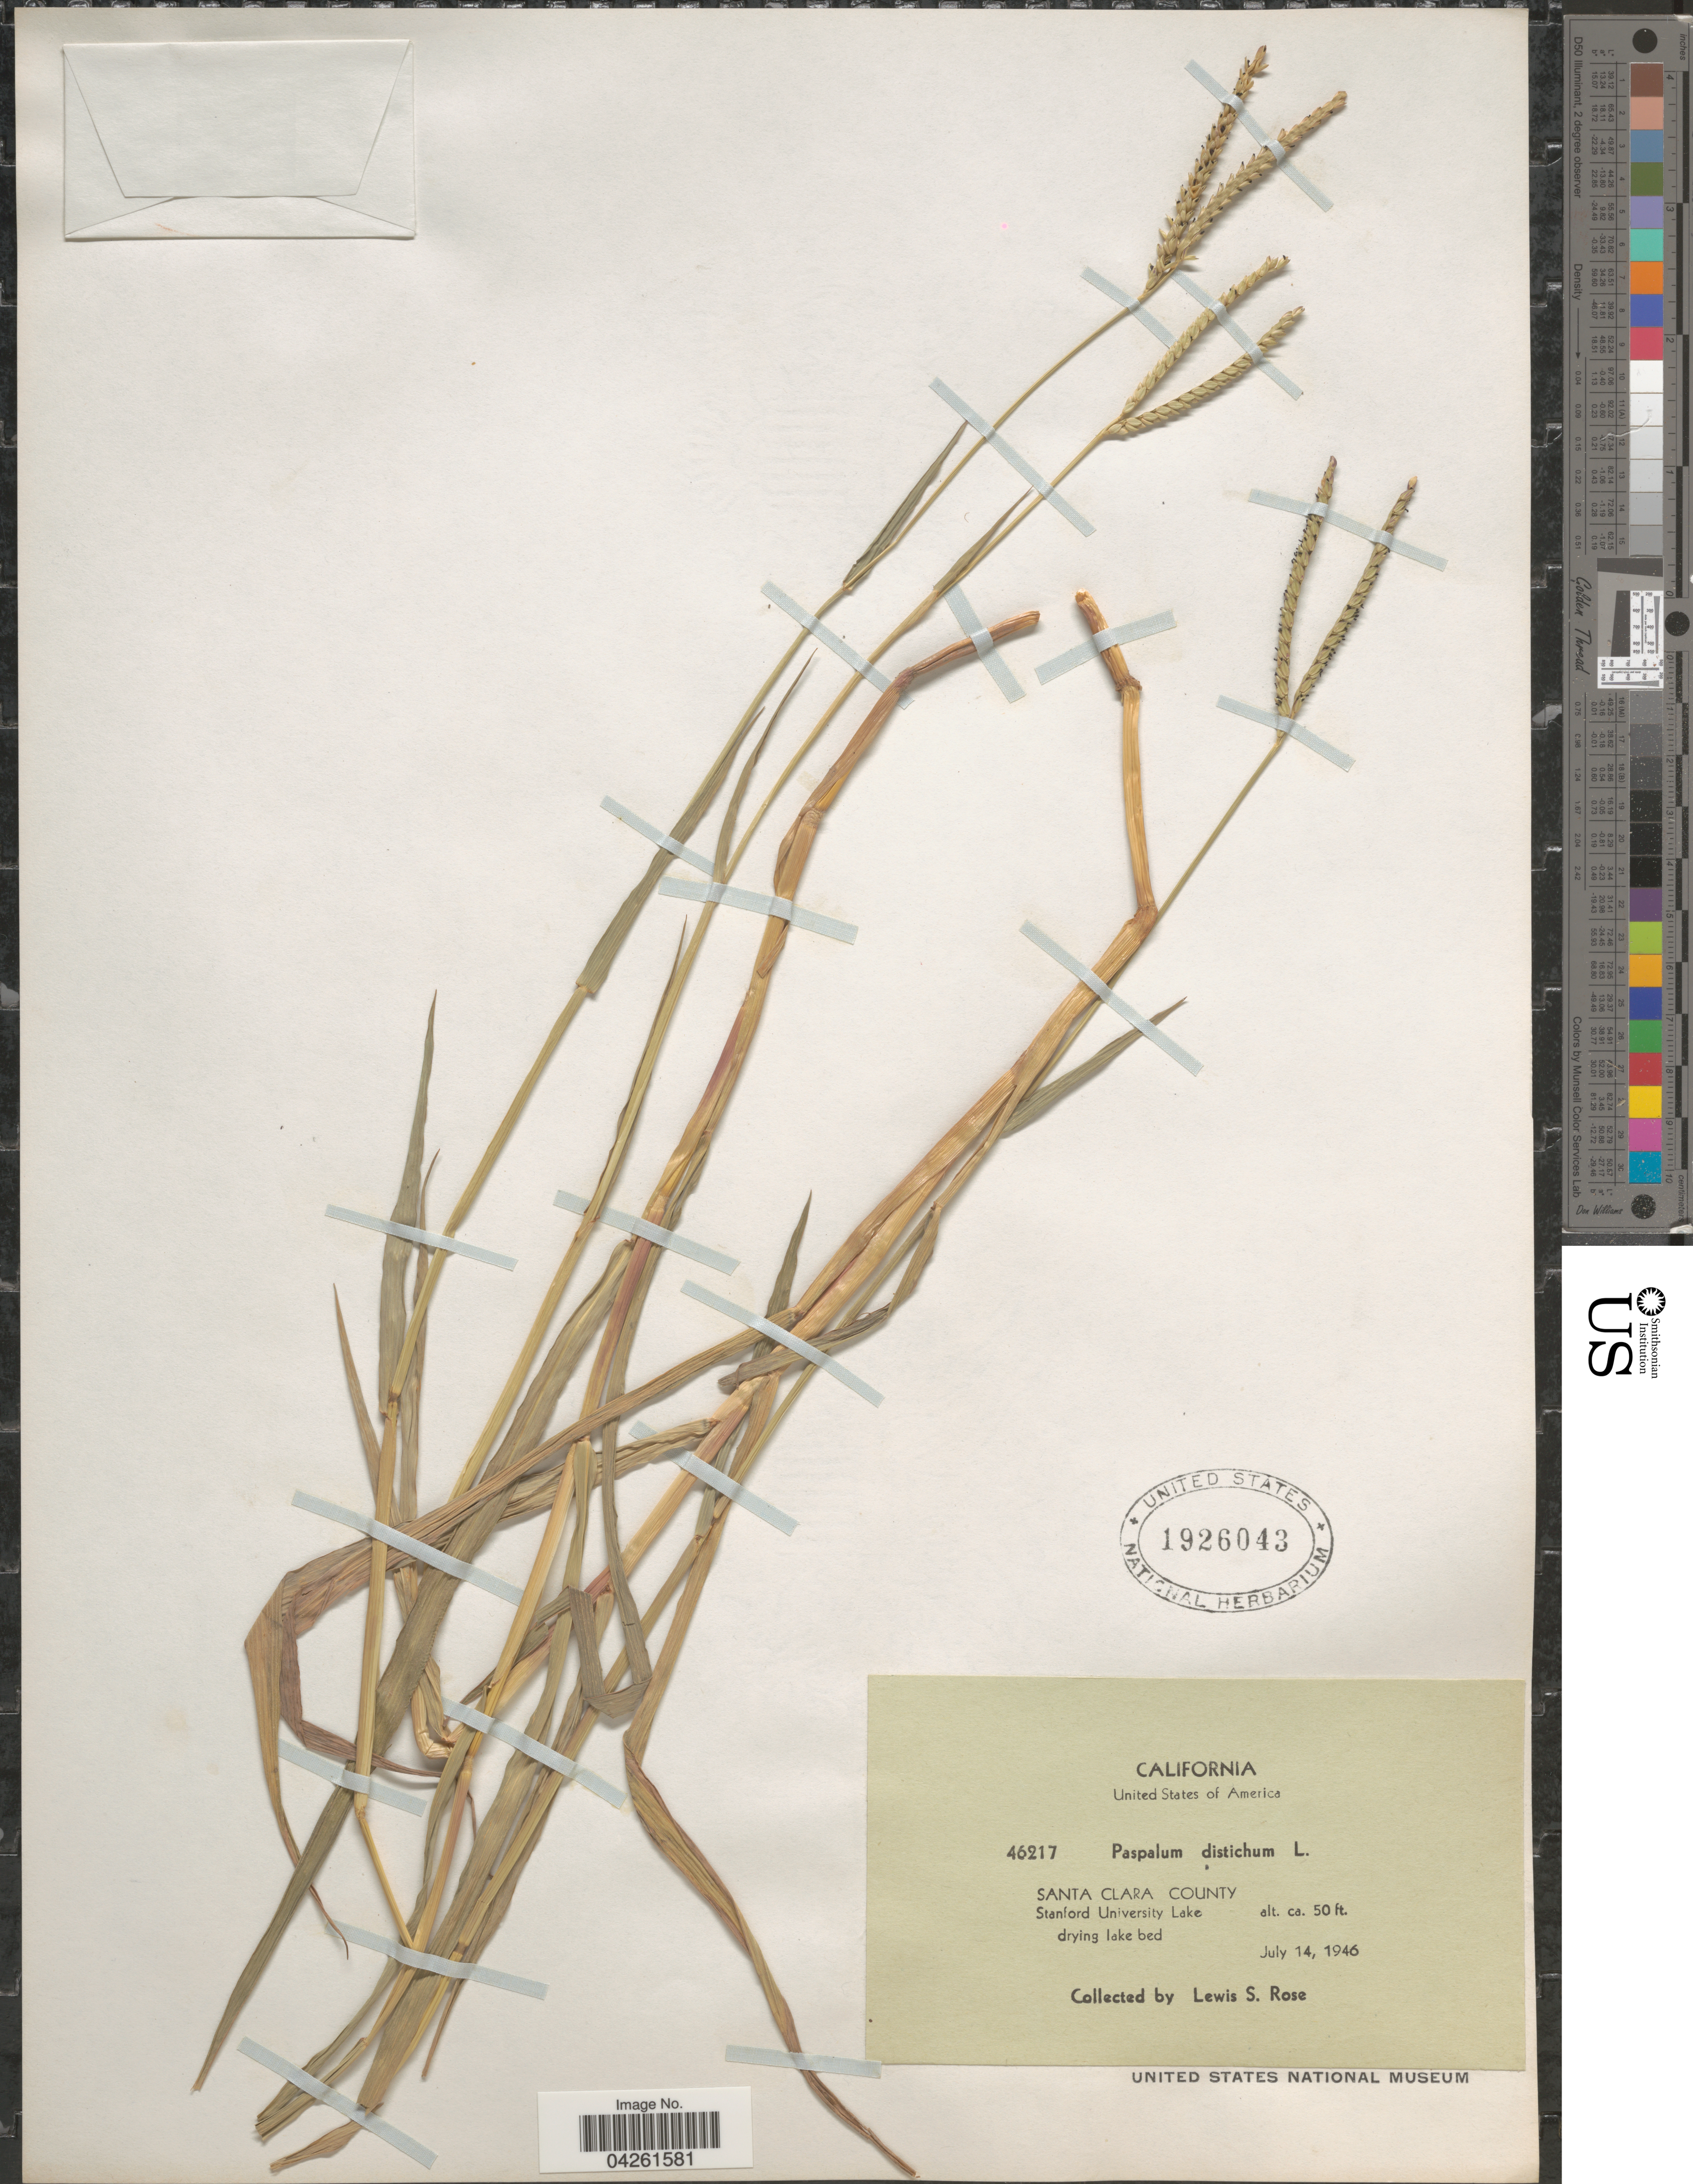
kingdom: Plantae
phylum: Tracheophyta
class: Liliopsida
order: Poales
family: Poaceae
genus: Paspalum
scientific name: Paspalum distichum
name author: L.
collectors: L. S. Rose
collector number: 46217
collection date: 1946-07-14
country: United States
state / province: California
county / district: Santa Clara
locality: Santa Clara County. Stanford University Lake.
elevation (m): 15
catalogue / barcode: US 1926043